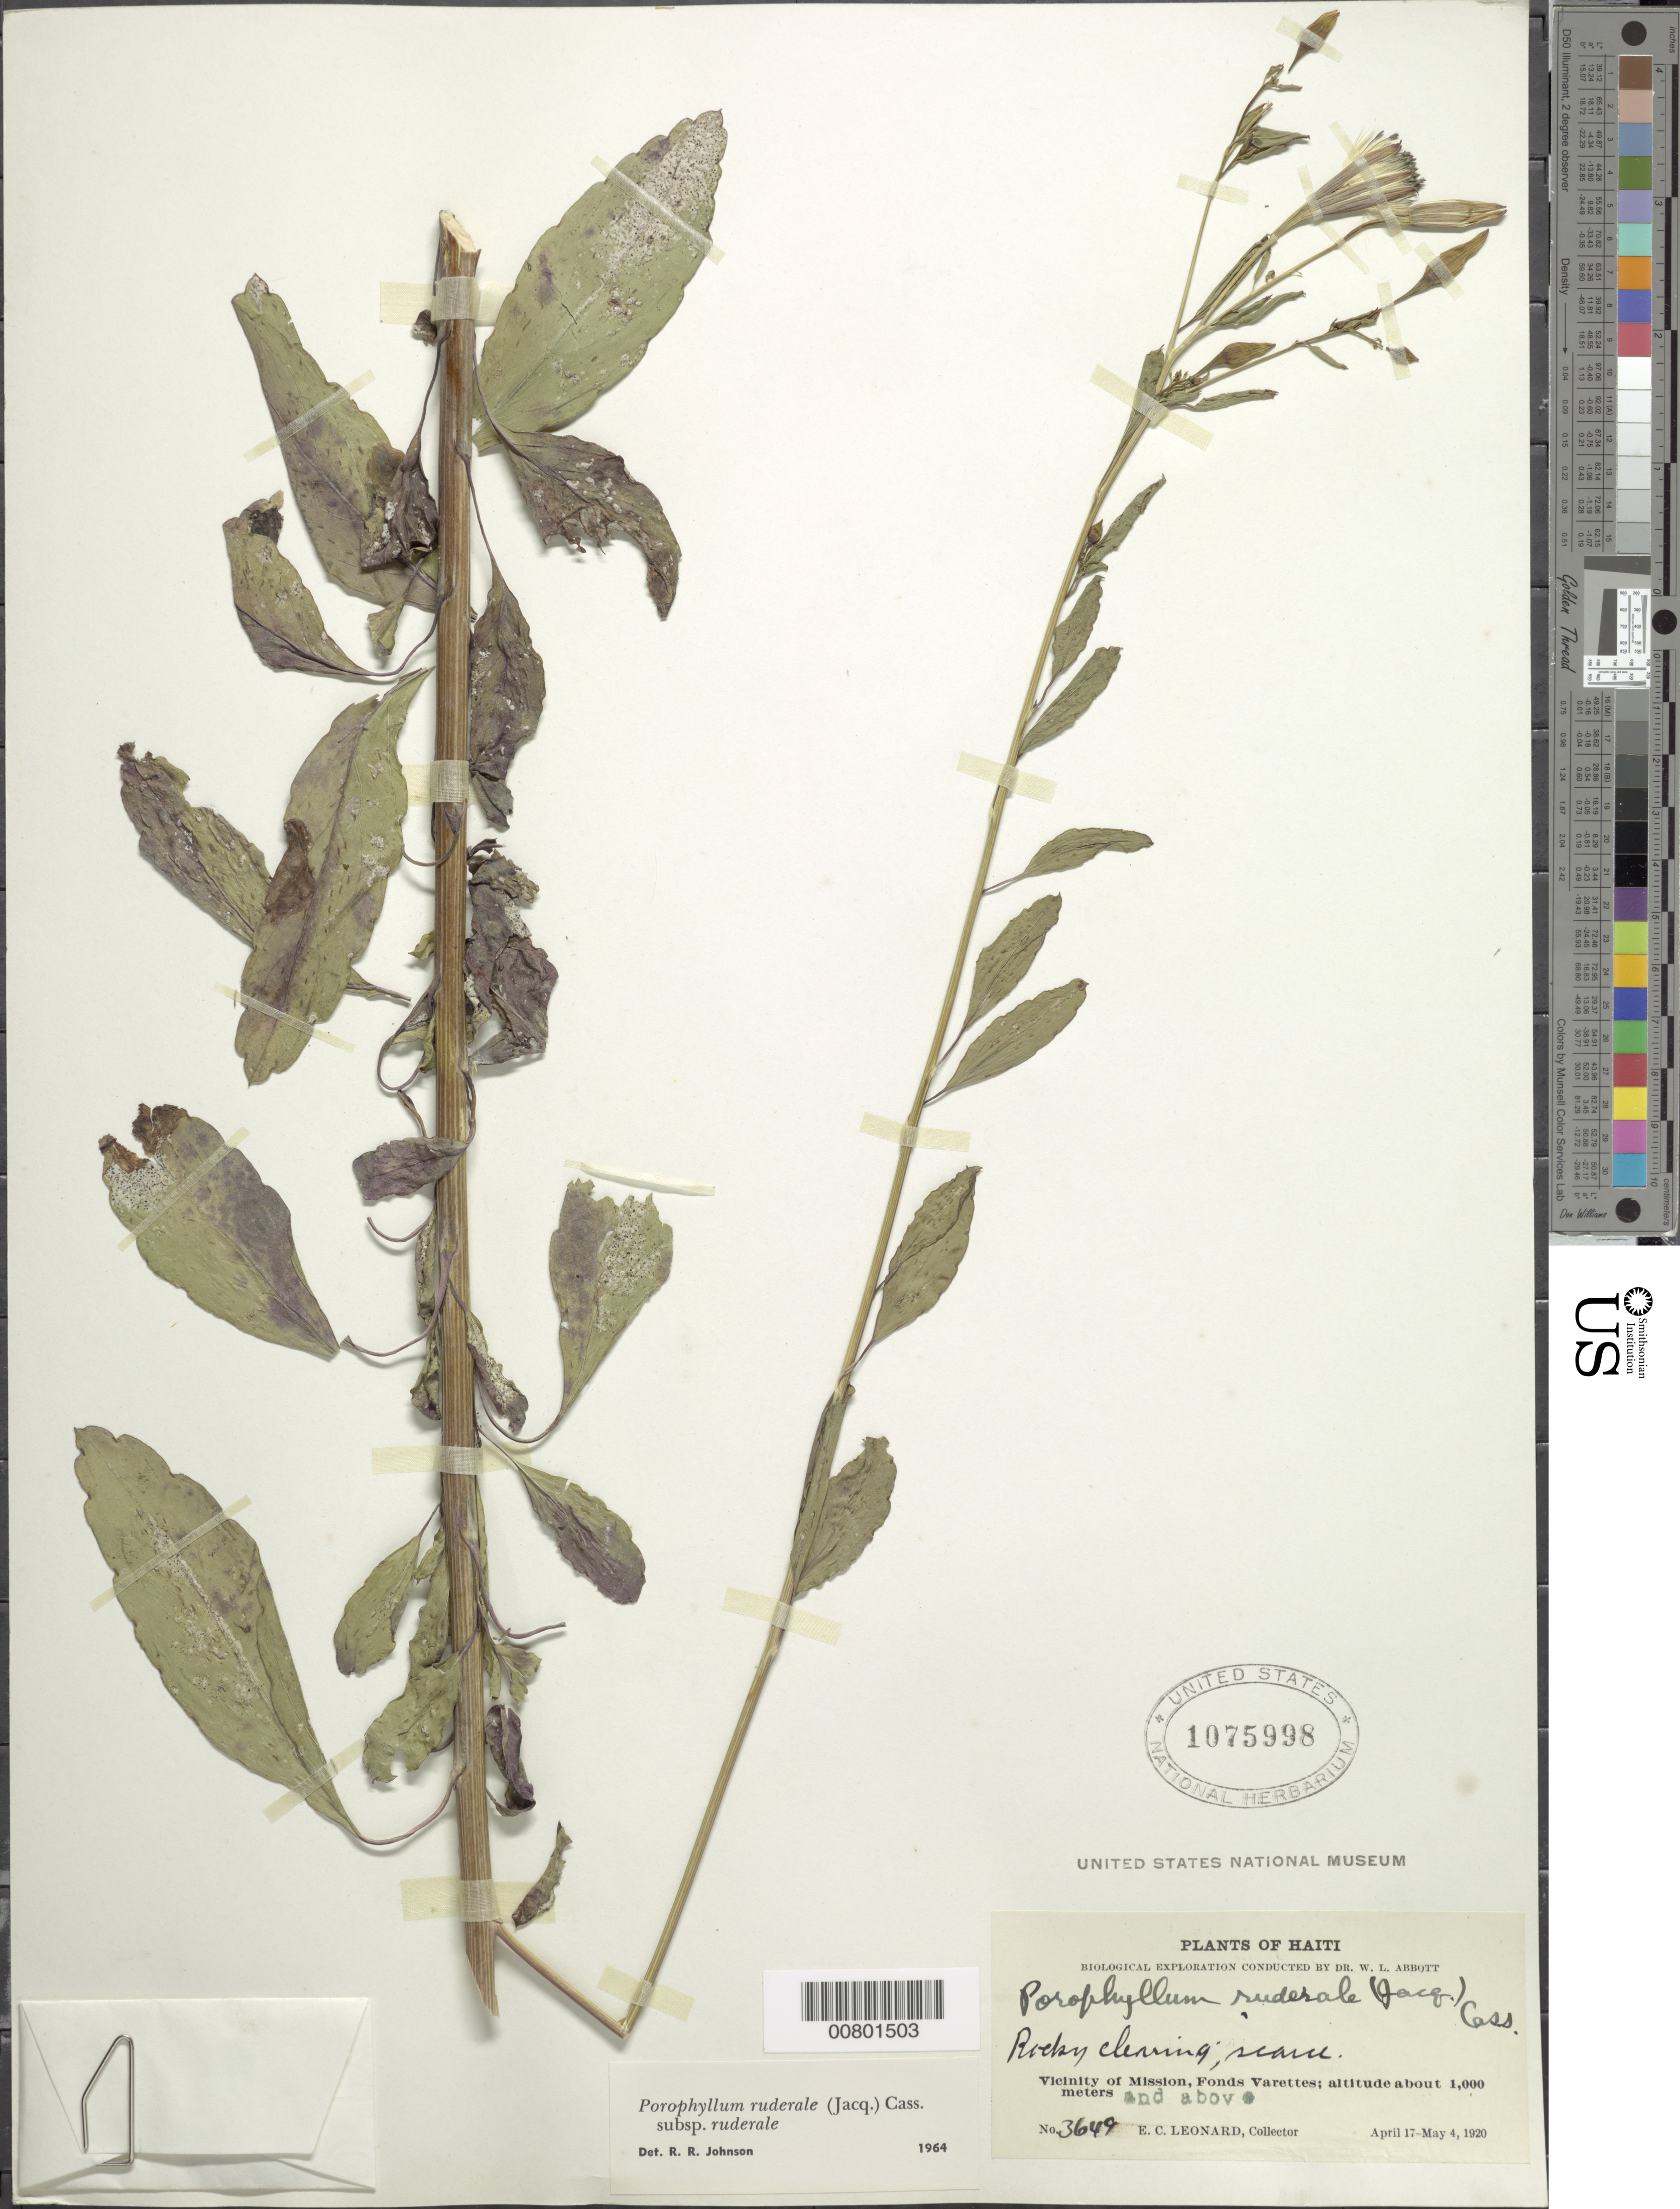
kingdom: Plantae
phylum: Tracheophyta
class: Magnoliopsida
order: Asterales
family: Asteraceae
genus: Porophyllum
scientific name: Porophyllum ruderale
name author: (Jacq.) Cass.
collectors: E. C. Leonard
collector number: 3649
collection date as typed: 17 Apr 1920 to 04 May 1920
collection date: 1920-04-17/1920-05-04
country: Haiti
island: Hispaniola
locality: Rocky clearing. Vicinity of Mission, Fonds Varettes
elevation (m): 1000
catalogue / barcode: US 1075998